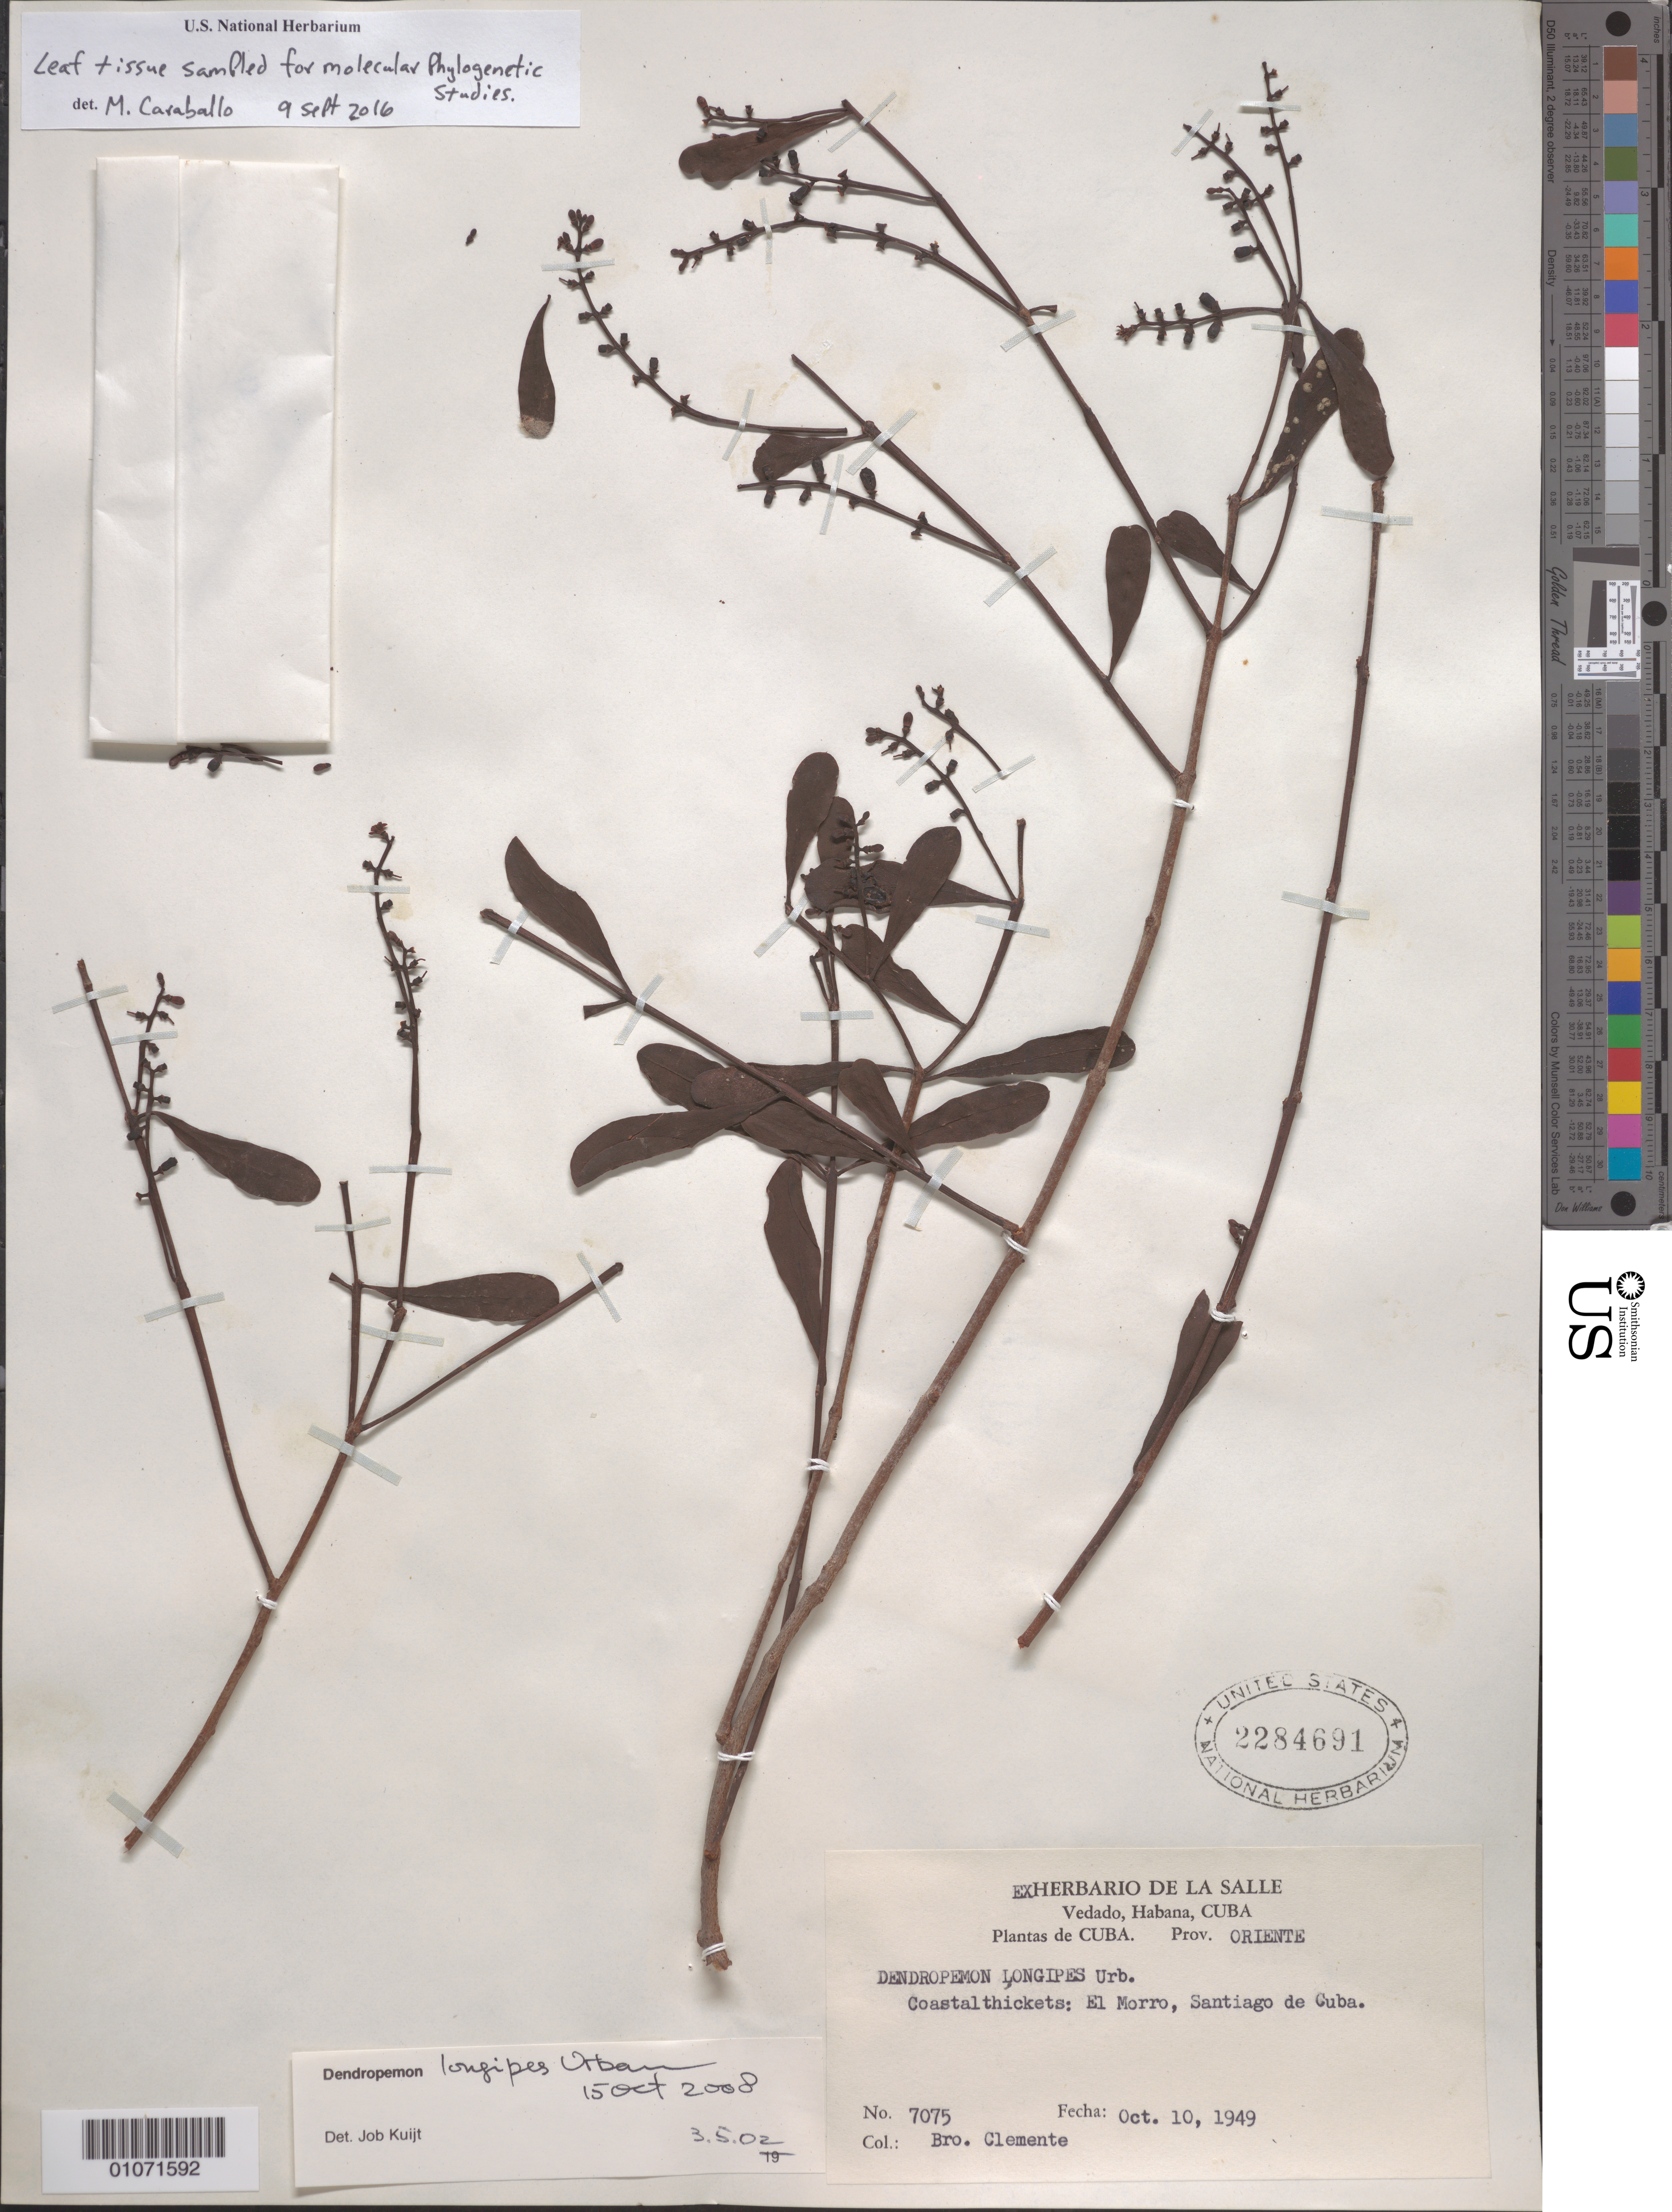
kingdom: Plantae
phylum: Tracheophyta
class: Magnoliopsida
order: Santalales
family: Loranthaceae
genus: Dendropemon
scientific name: Dendropemon longipes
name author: Urb.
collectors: Bro. Clemente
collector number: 7075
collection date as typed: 10 Oct 1949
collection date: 1949-10-10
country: Cuba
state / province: Santiago de Cuba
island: Cuba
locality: Coastal thickets: El Morro, Santiago de Cuba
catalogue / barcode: US 2284691